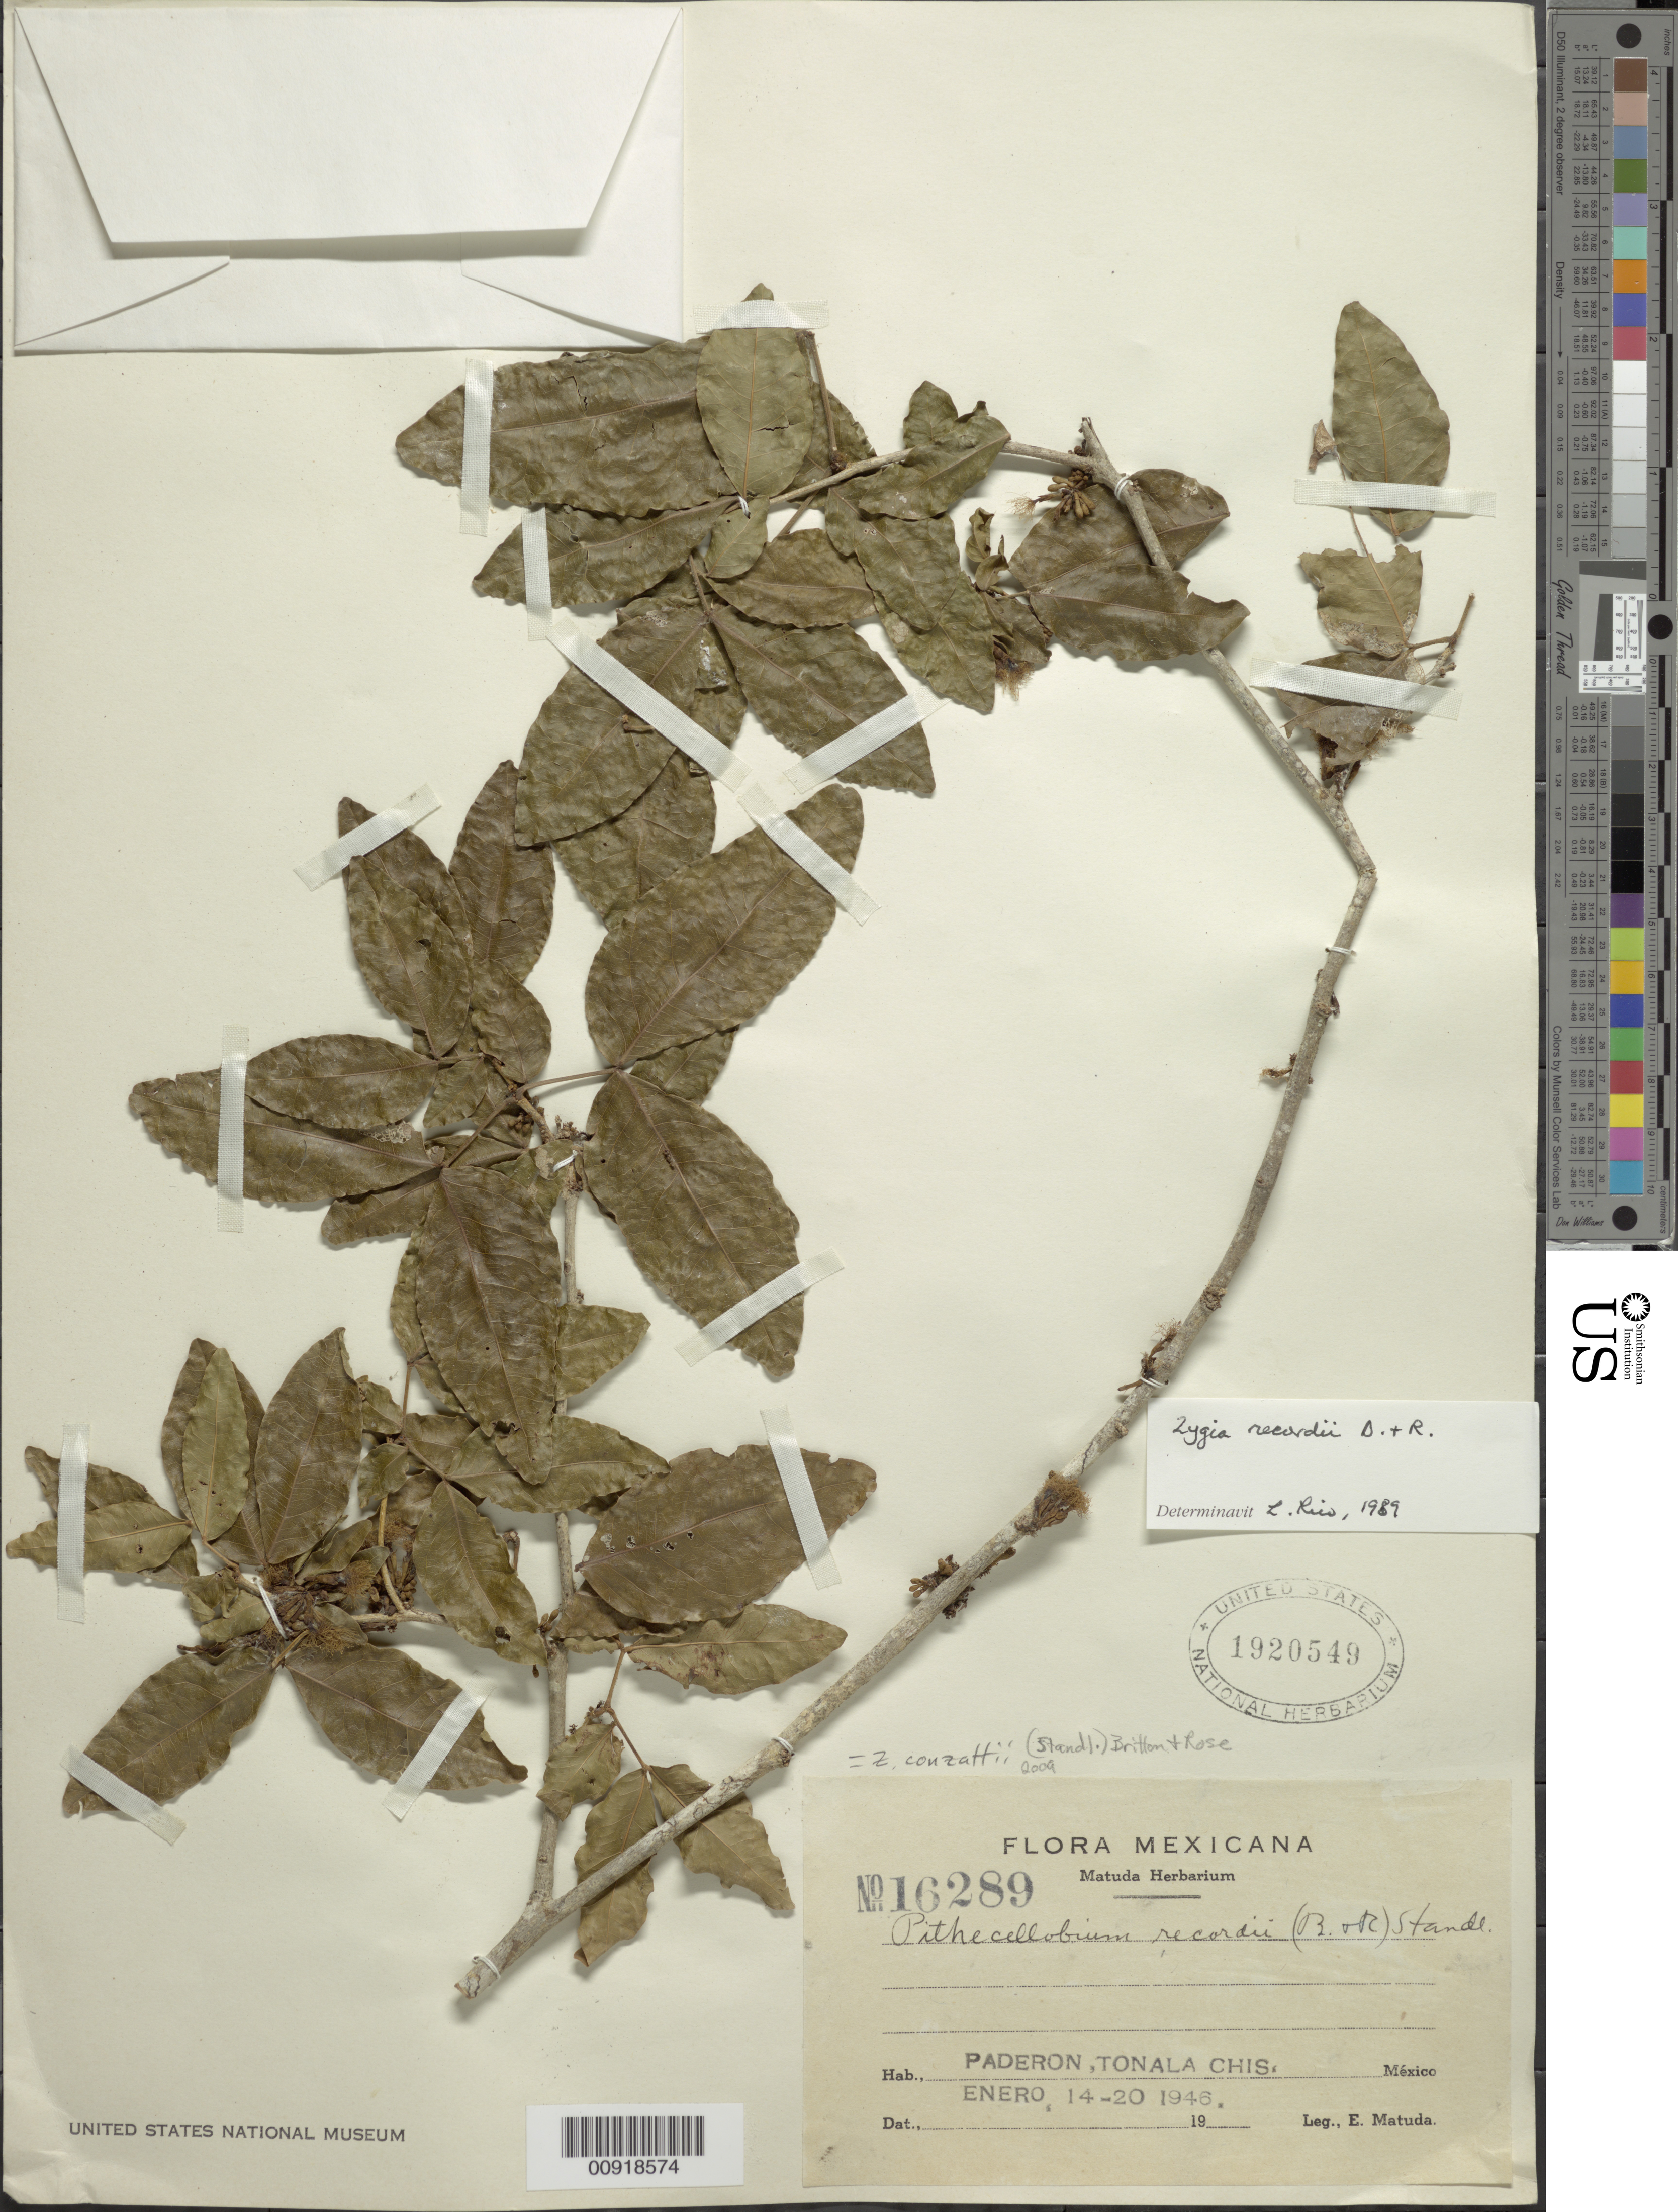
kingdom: Plantae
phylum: Tracheophyta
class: Magnoliopsida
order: Fabales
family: Fabaceae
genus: Zygia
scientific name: Zygia conzattii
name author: (Standl.) Britton & Rose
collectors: E. Matuda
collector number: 16289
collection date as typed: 14 Jan 1946 to 20 Jan 1946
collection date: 1946-01-14/1946-01-20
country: Mexico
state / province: Chiapas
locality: Paderon, Tonala, Chiapas.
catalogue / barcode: US 1920549